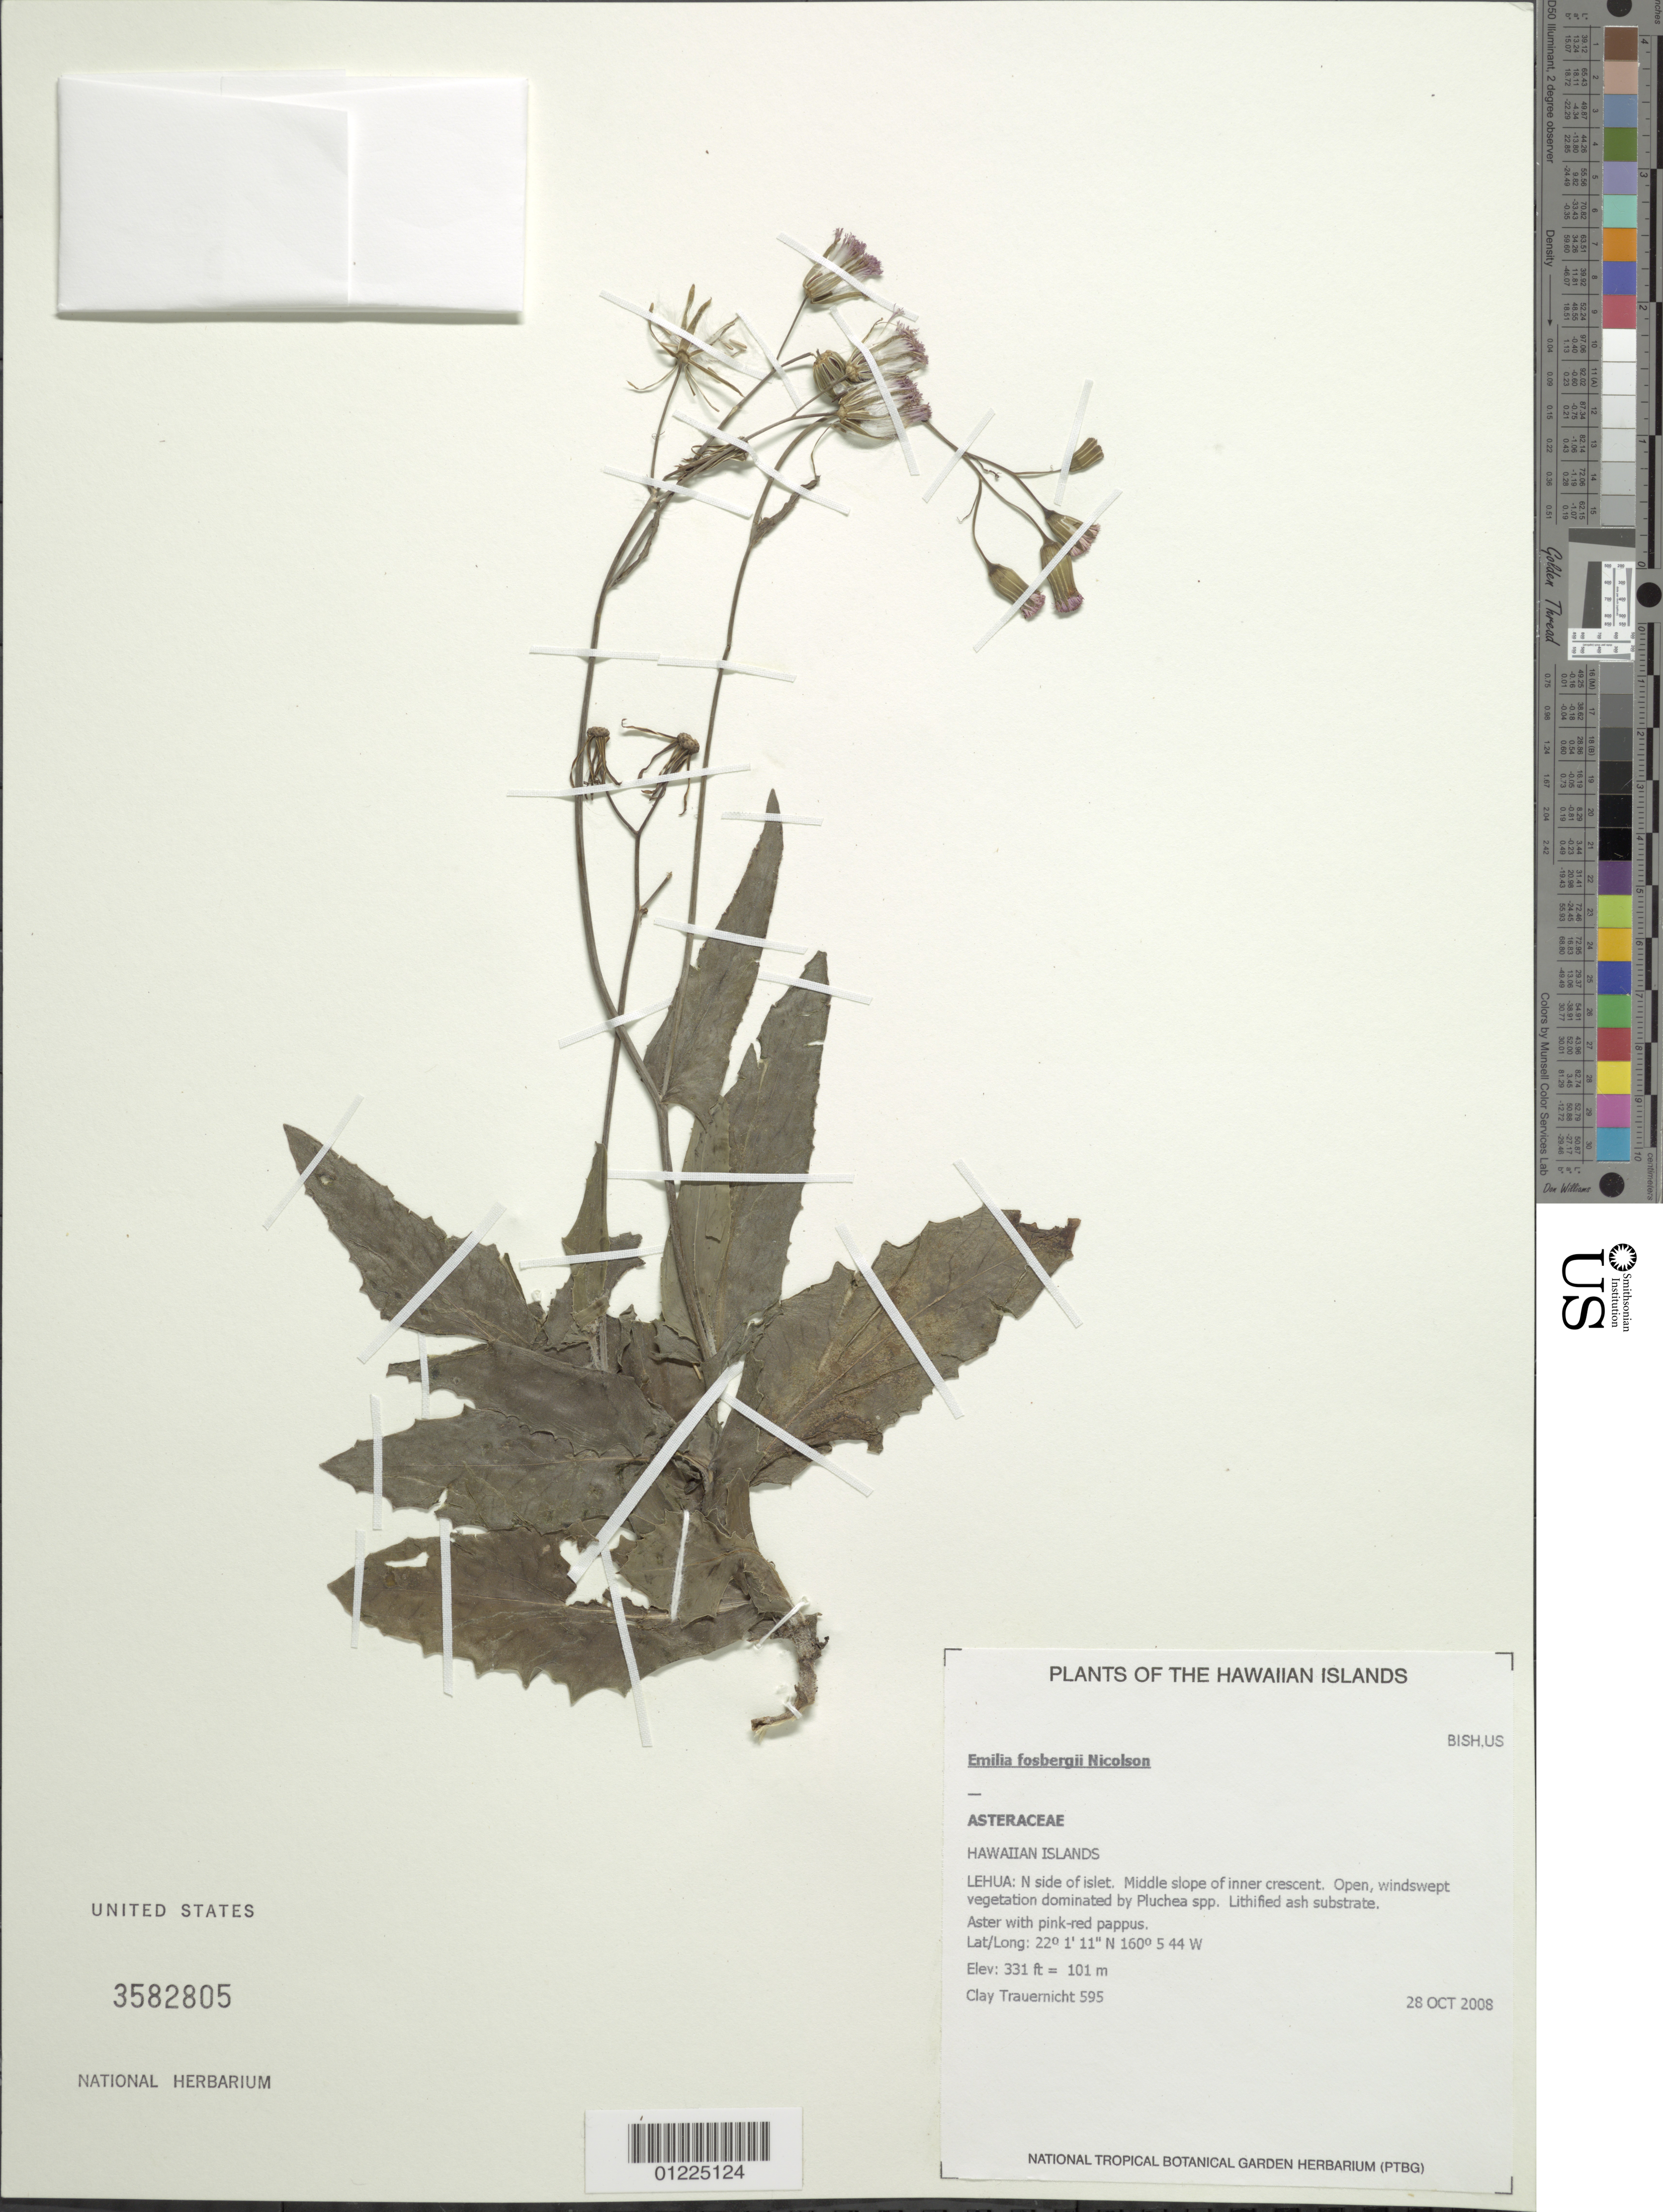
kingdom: Plantae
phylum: Tracheophyta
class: Magnoliopsida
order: Asterales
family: Asteraceae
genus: Emilia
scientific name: Emilia fosbergii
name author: Nicolson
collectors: C. Trauernicht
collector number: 395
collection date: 2008-10-28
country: United States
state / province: Hawaii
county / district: Kauai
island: Lehua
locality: N side of islet, middle slope of inner crescent.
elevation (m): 101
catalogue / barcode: US 3582805